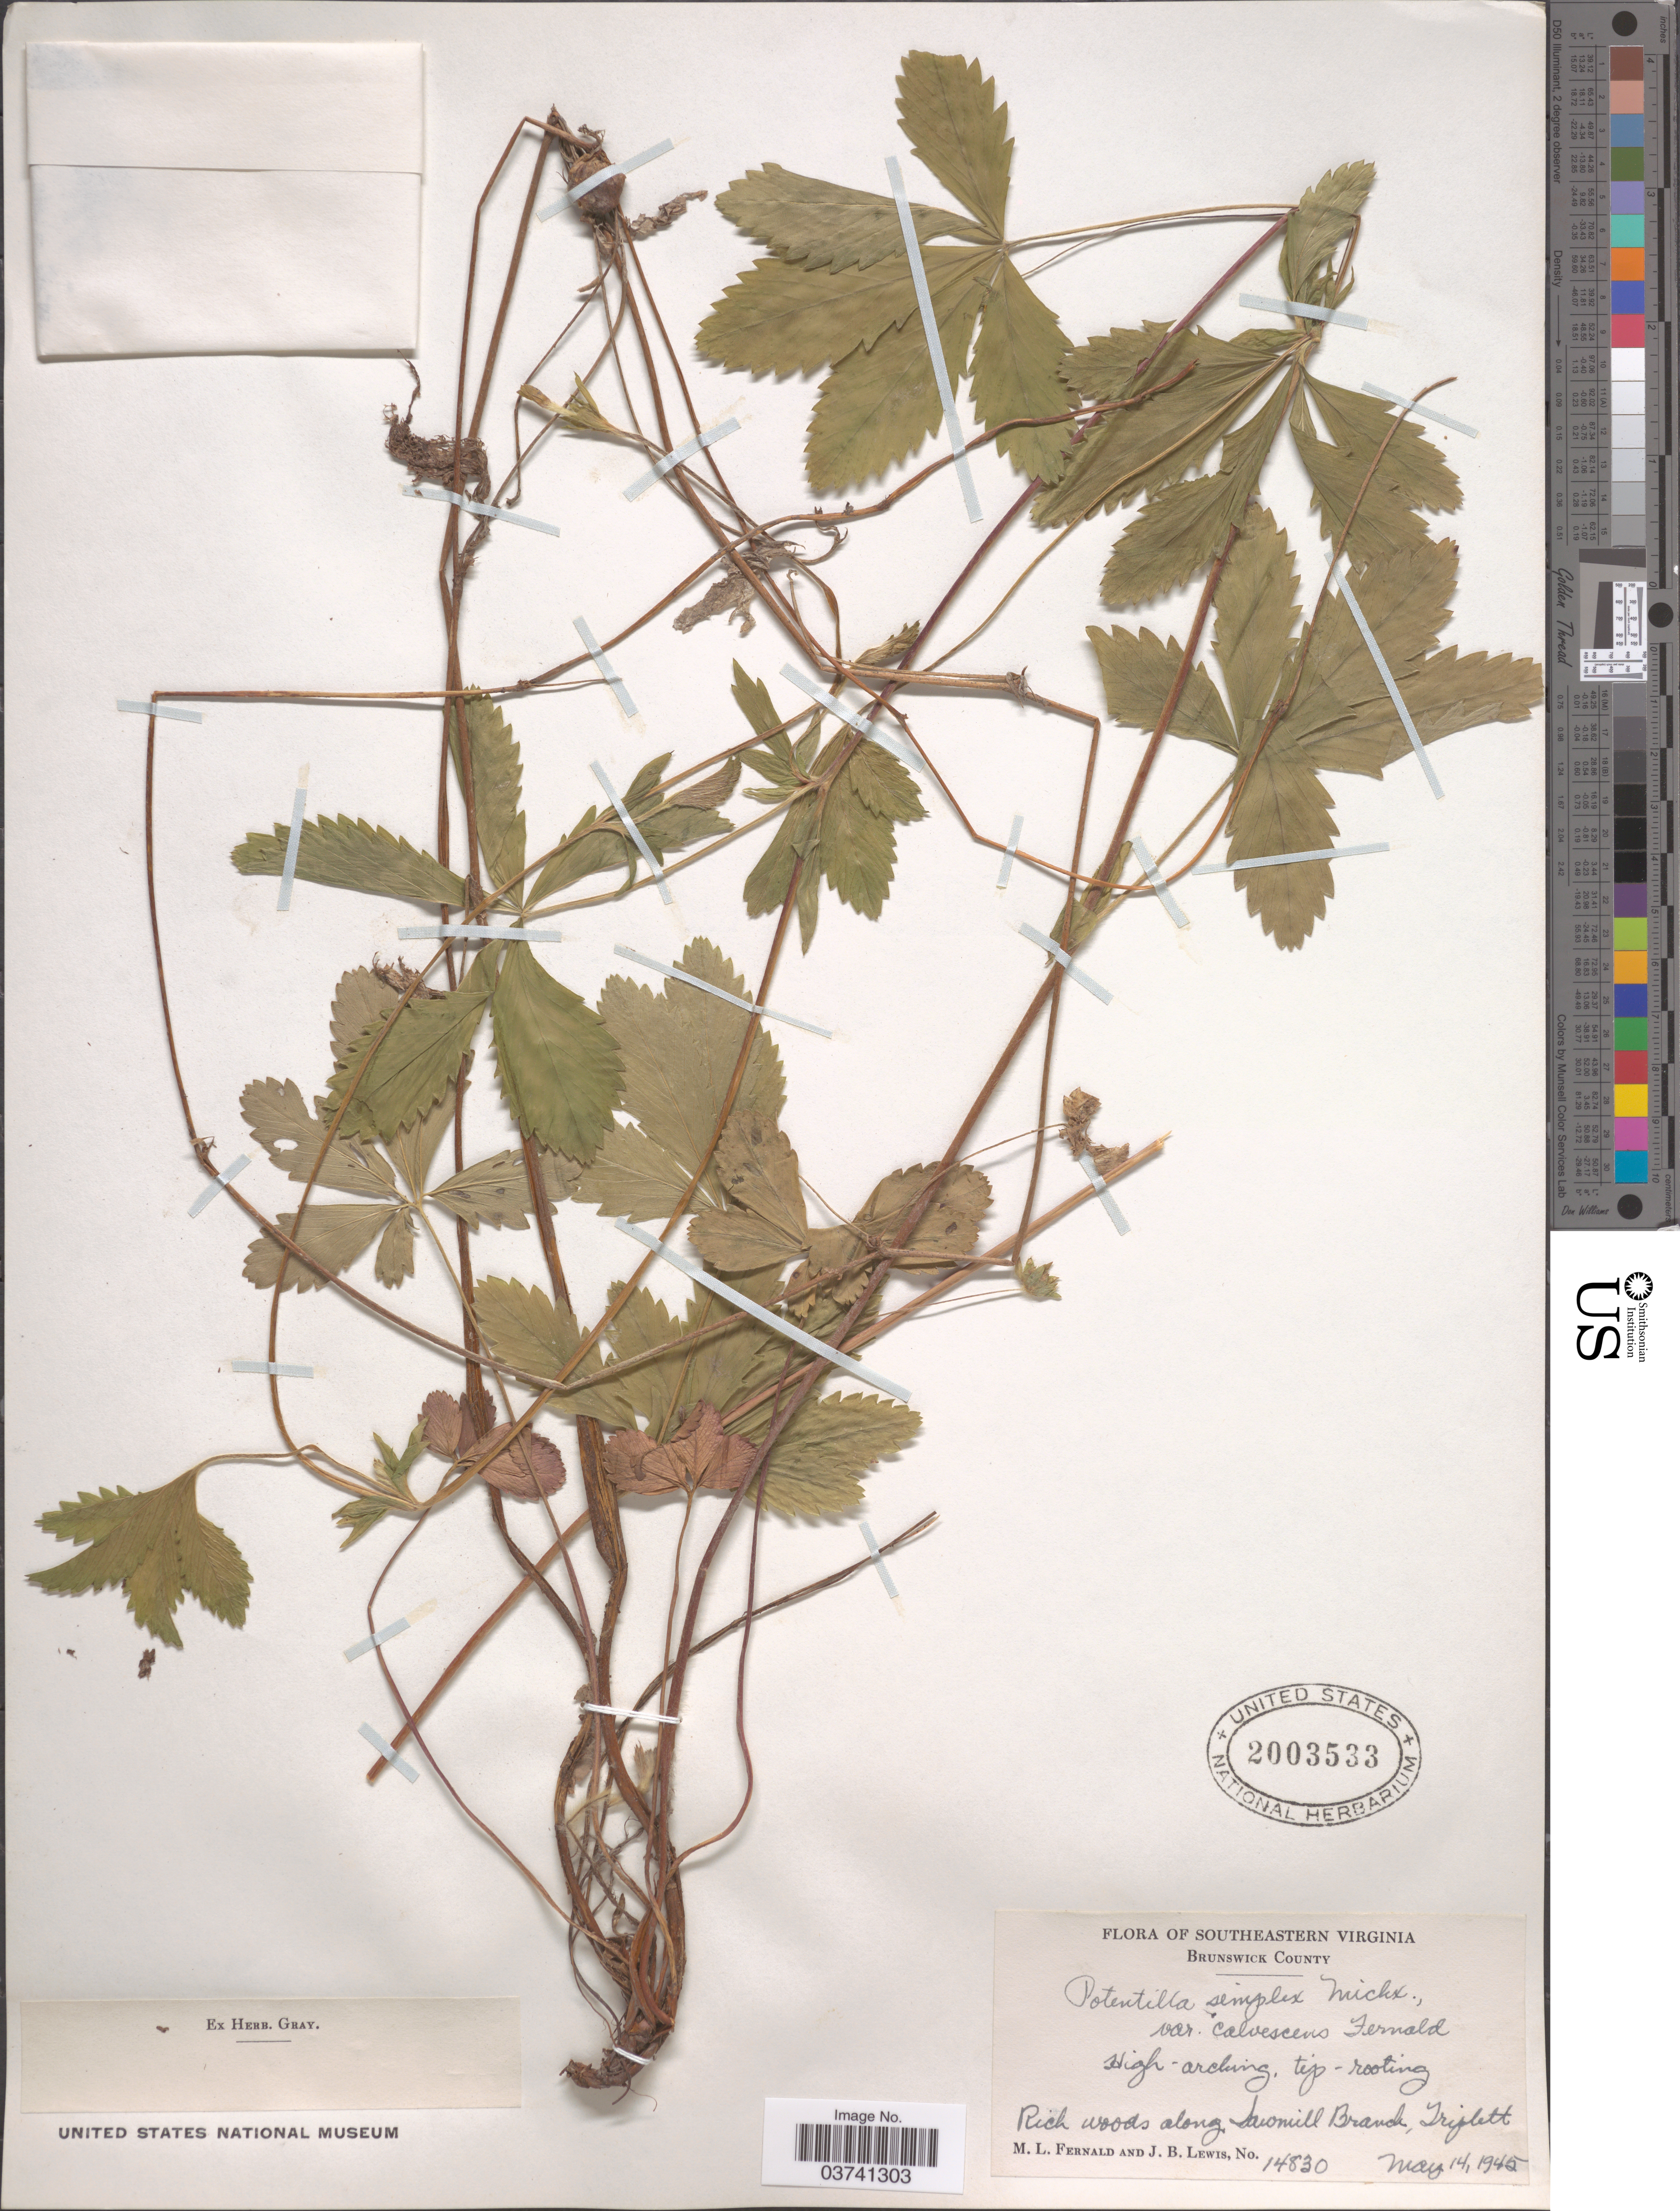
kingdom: Plantae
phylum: Tracheophyta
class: Magnoliopsida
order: Rosales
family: Rosaceae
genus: Potentilla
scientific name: Potentilla simplex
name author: Michx.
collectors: H. Venard & J. B. Lewis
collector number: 14830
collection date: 1945-05-14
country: United States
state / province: Virginia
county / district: Brunswick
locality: Southeastern Virginia. Brunswick County. Rich woods along Sawmill Branch, Triplett.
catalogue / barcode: US 2003533